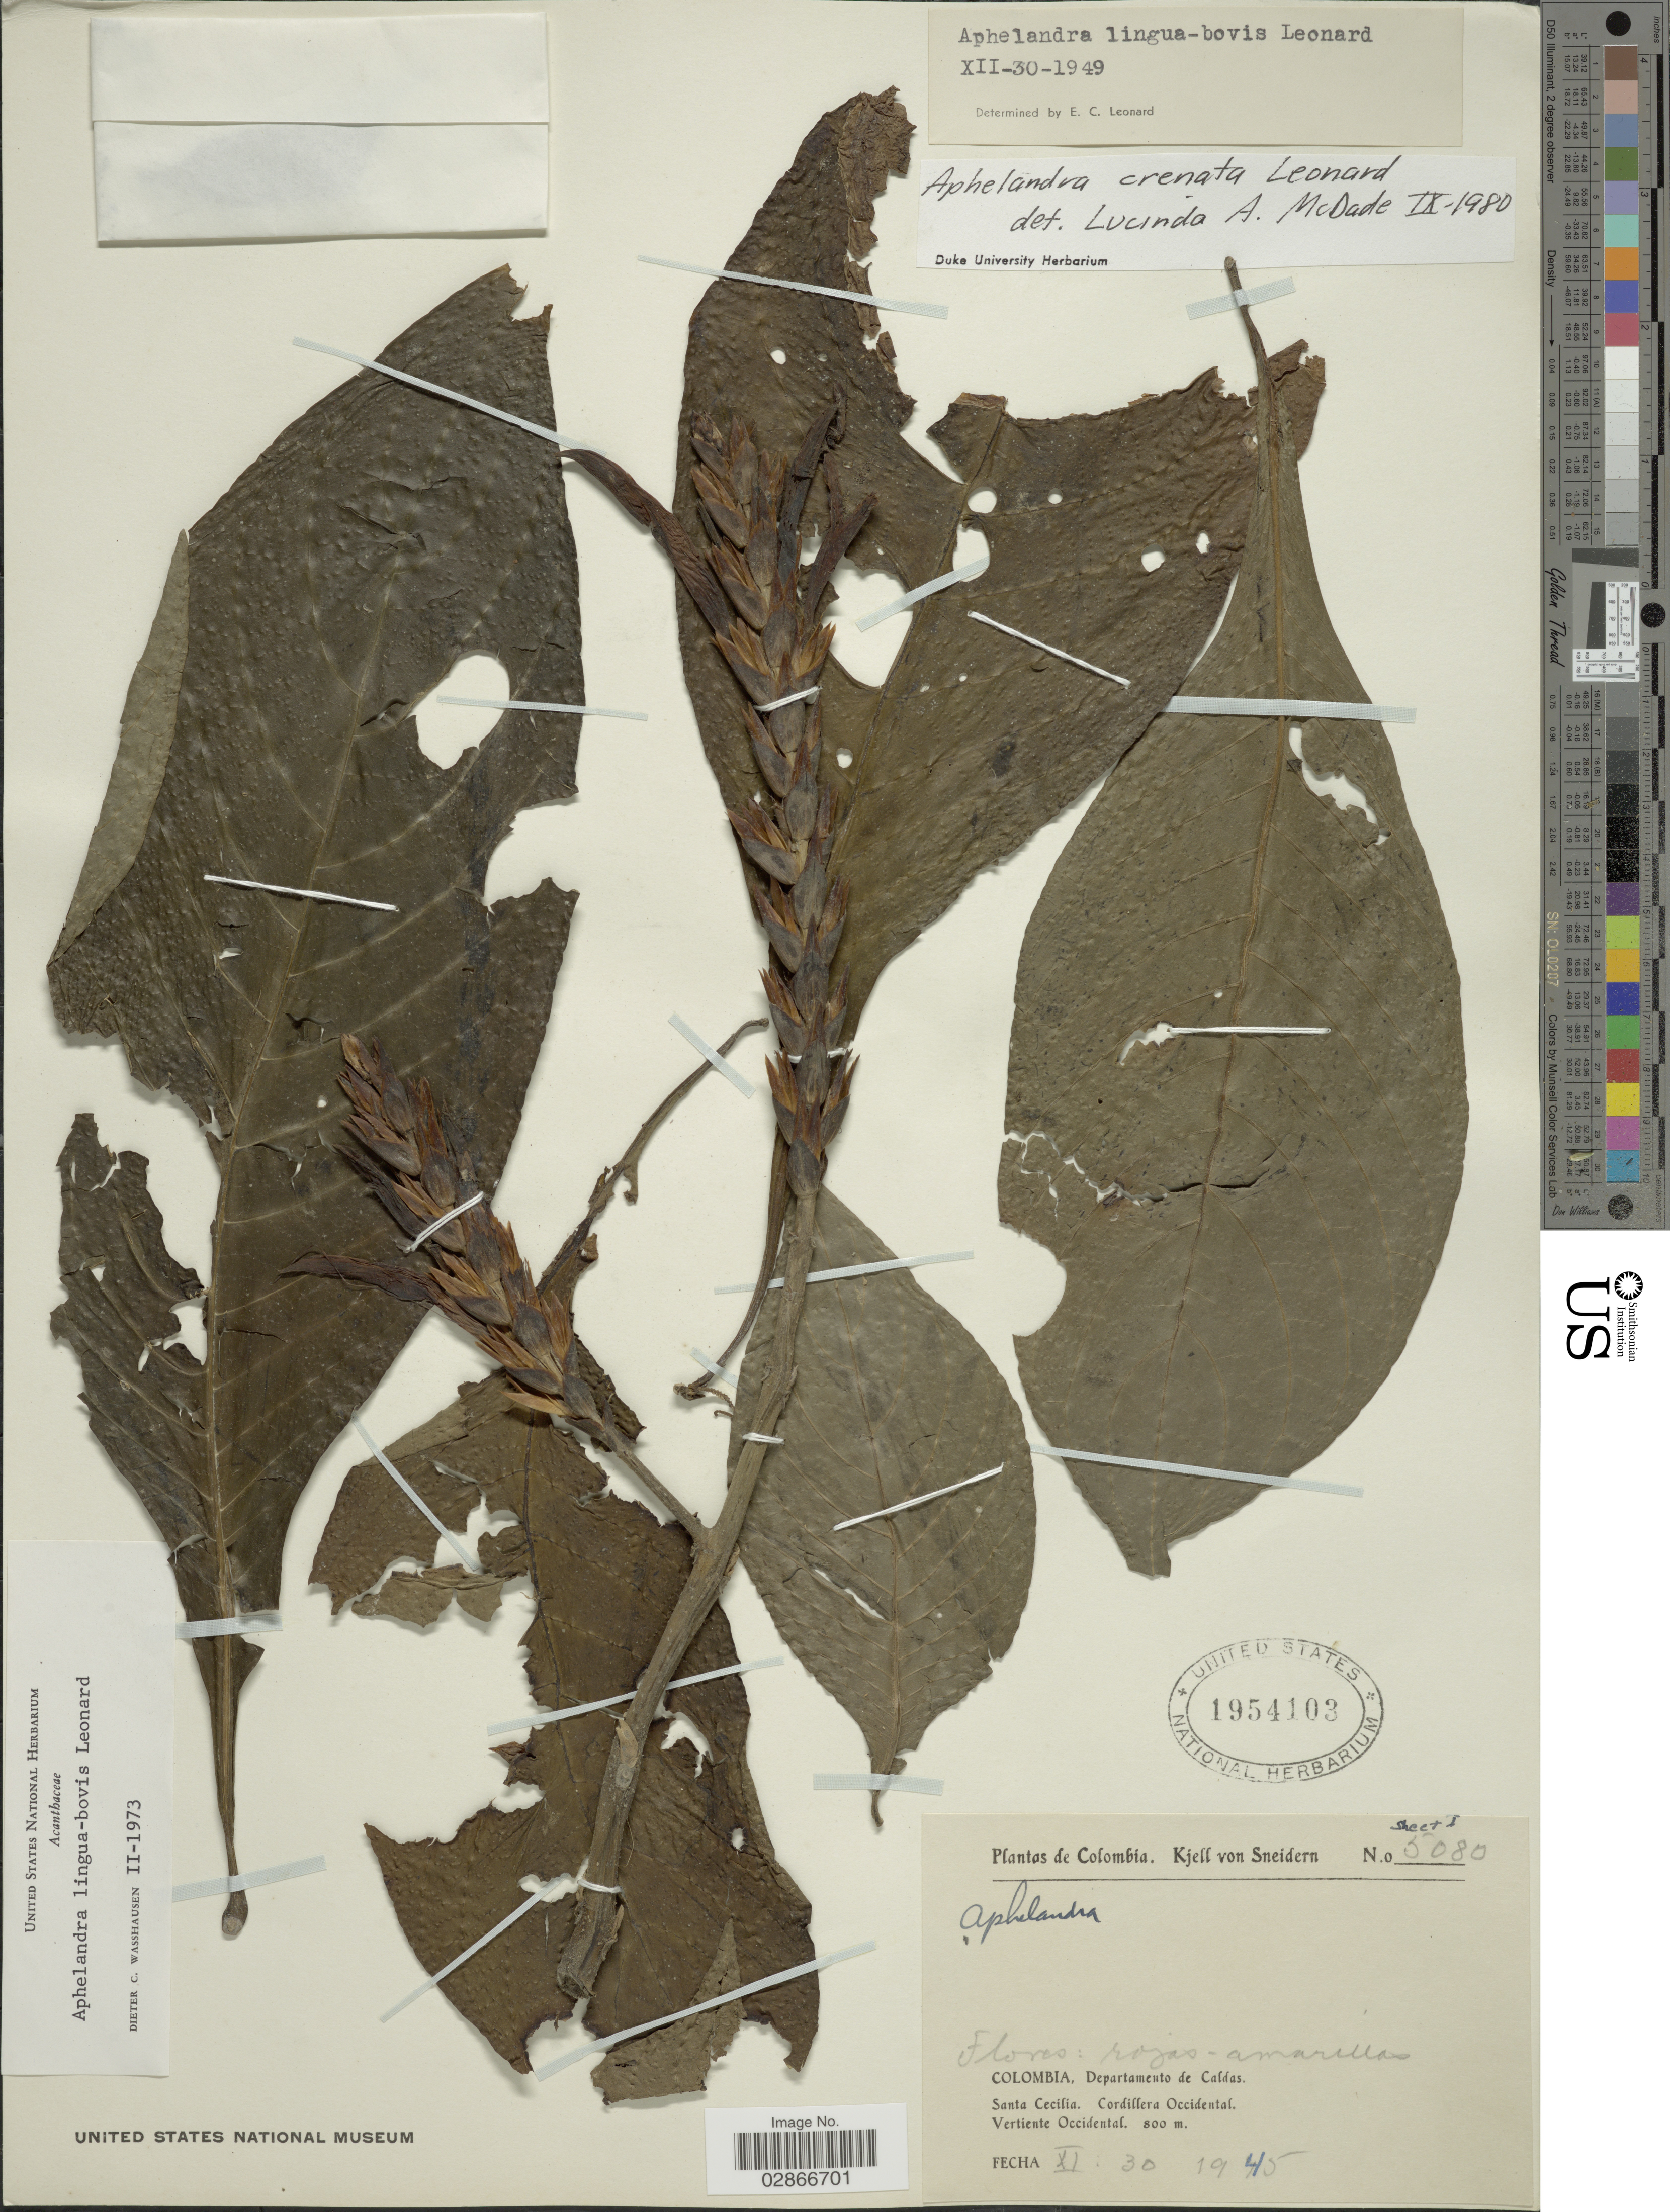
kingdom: Plantae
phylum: Tracheophyta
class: Magnoliopsida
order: Lamiales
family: Acanthaceae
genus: Aphelandra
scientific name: Aphelandra crenata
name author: Leonard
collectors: K. von Sneidern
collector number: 5080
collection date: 1945-11-30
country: Colombia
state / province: Caldas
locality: Departamento de Caldas. Santa Cecilia. Cordillera Occidental. Vertiente Occidental.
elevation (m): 800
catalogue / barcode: US 1954103